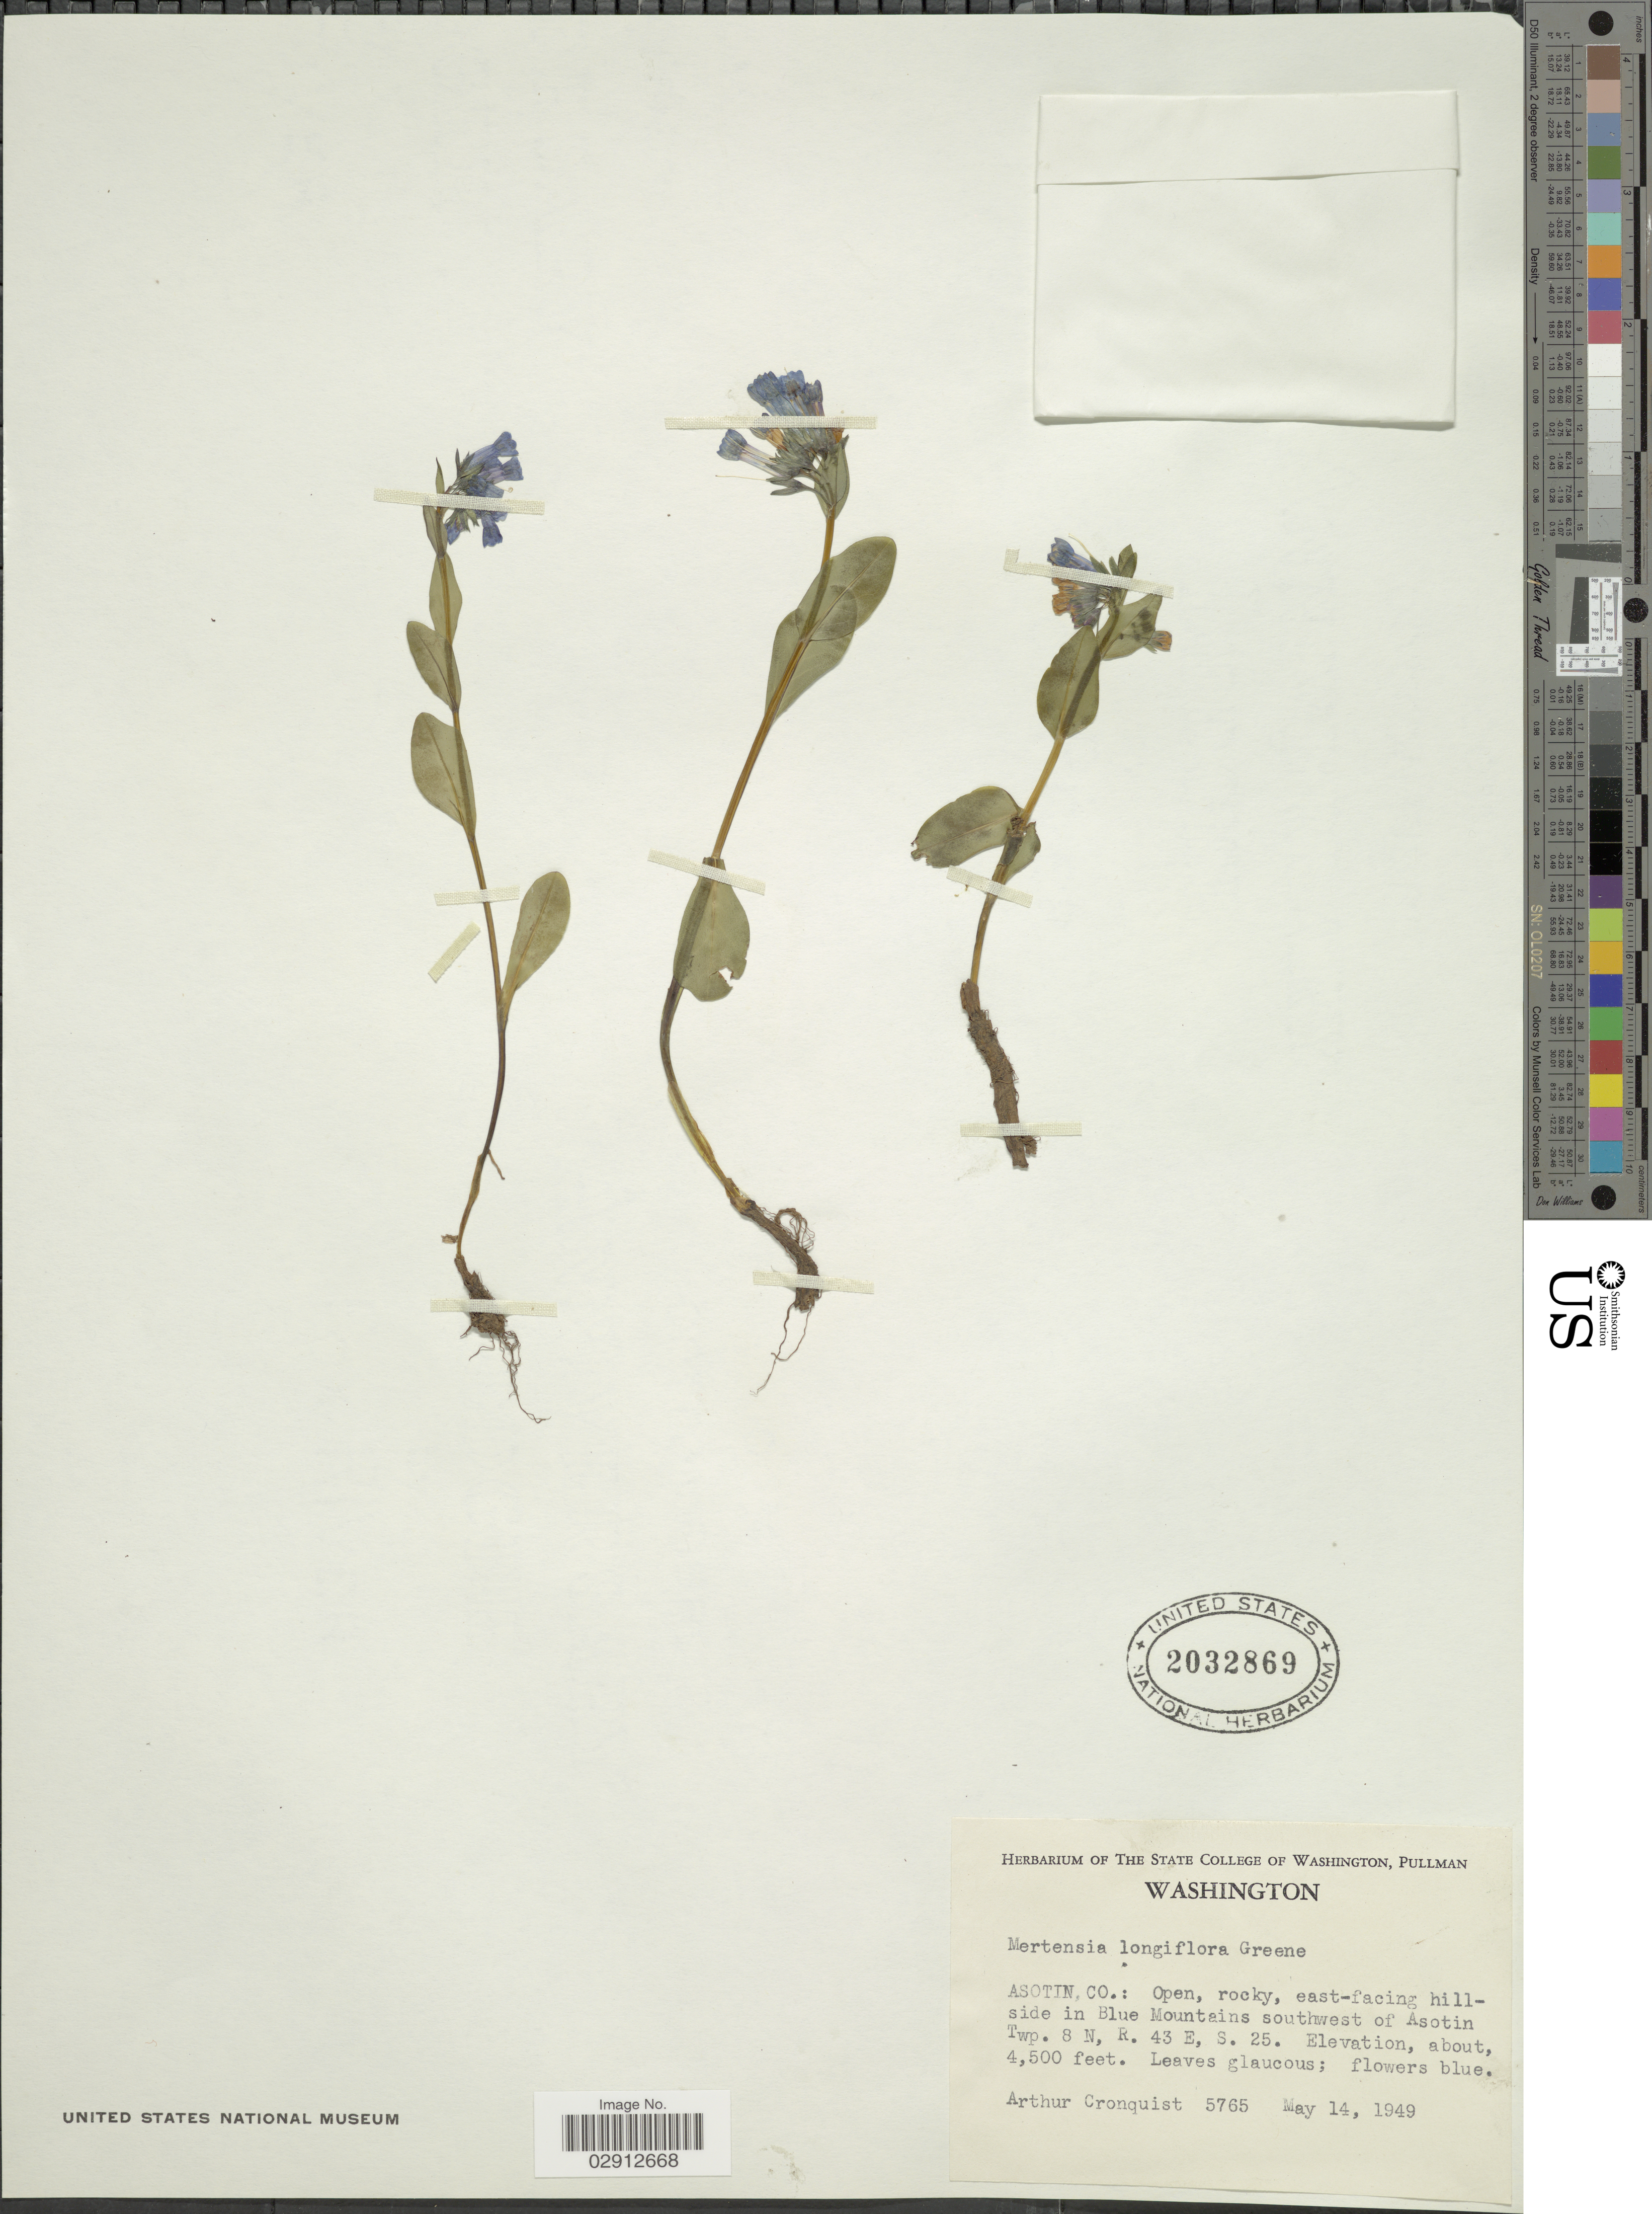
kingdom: Plantae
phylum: Tracheophyta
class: Magnoliopsida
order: Boraginales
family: Boraginaceae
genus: Mertensia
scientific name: Mertensia longiflora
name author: Rydb.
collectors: A. J. Cronquist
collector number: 5765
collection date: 1949-05-14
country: United States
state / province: Washington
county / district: Asotin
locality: Asotin Co.: east-facing hillside in Blue Mountains southwest of Asotin Twp. 8 N, R. 43 E, S. 25.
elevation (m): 1372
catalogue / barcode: US 2032869